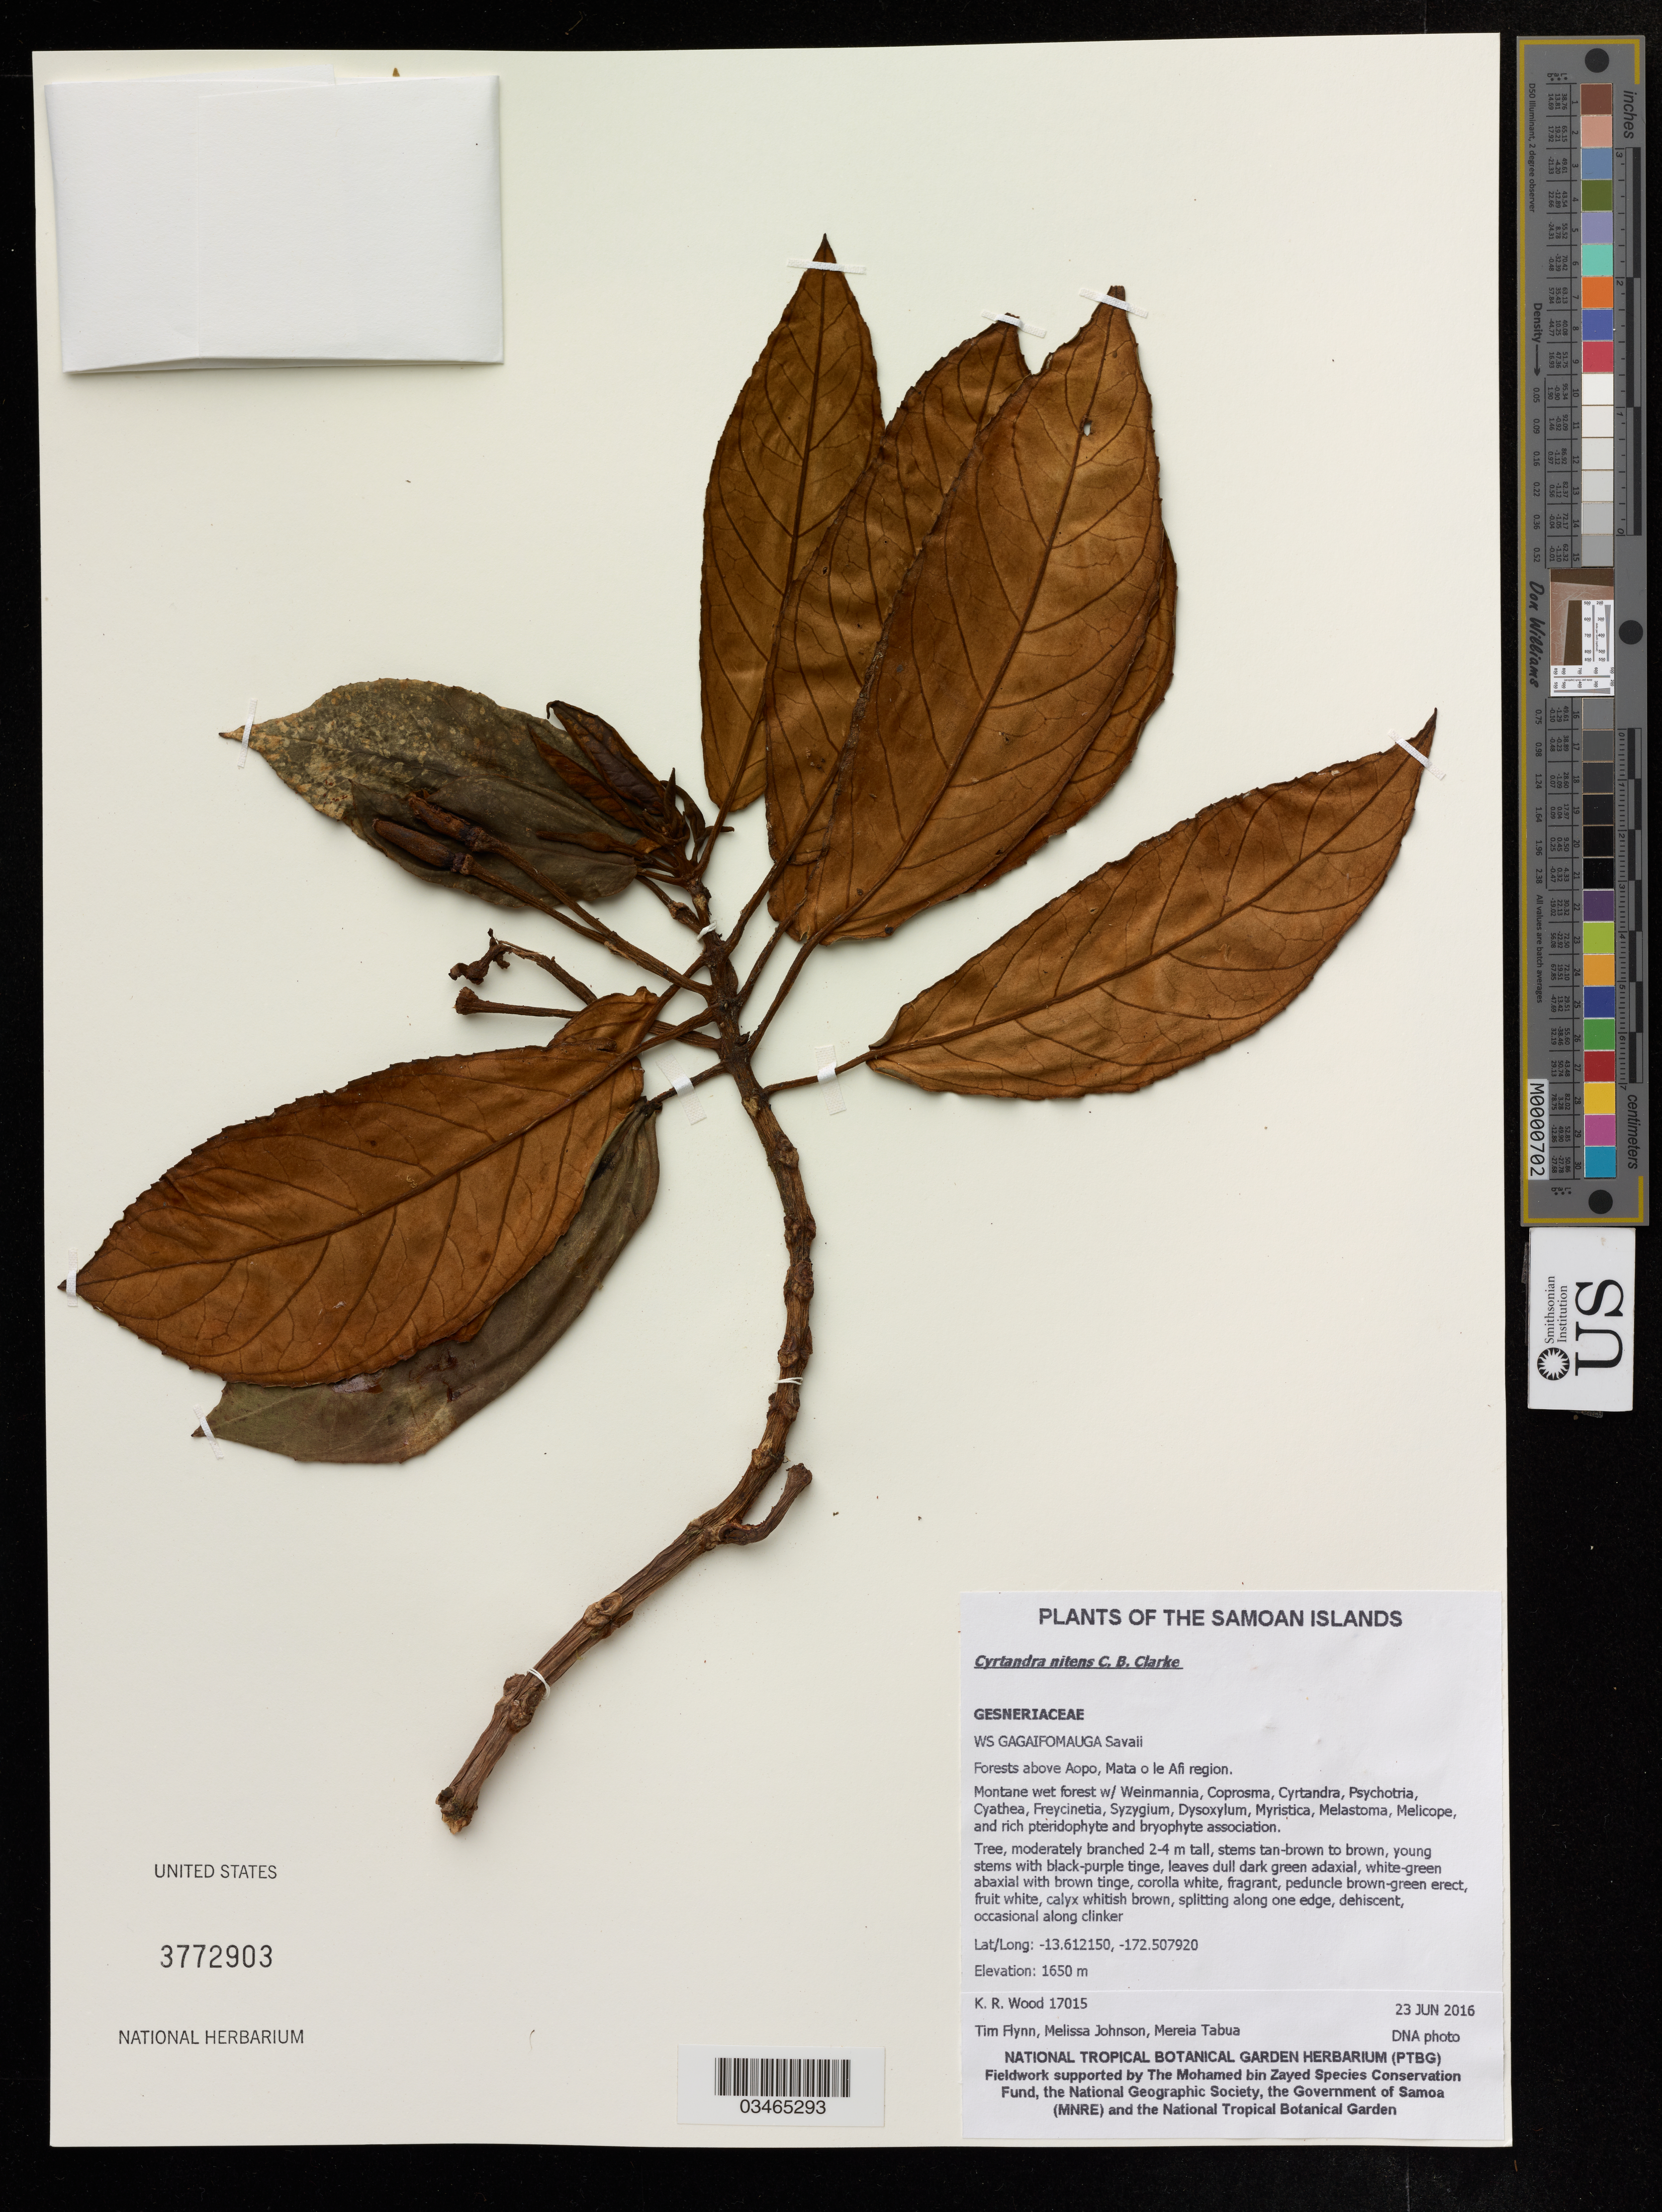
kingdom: Plantae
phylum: Tracheophyta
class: Magnoliopsida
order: Lamiales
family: Gesneriaceae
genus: Cyrtandra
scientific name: Cyrtandra nitens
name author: C.B. Clarke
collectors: K. R. Wood, T. Flynn & M. Tabua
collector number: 17015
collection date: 2016-06-23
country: Western Samoa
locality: Gagaifomauga Savaii, Forests above Aopo, Mata o le Afi region.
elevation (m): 1650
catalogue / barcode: US 3772903